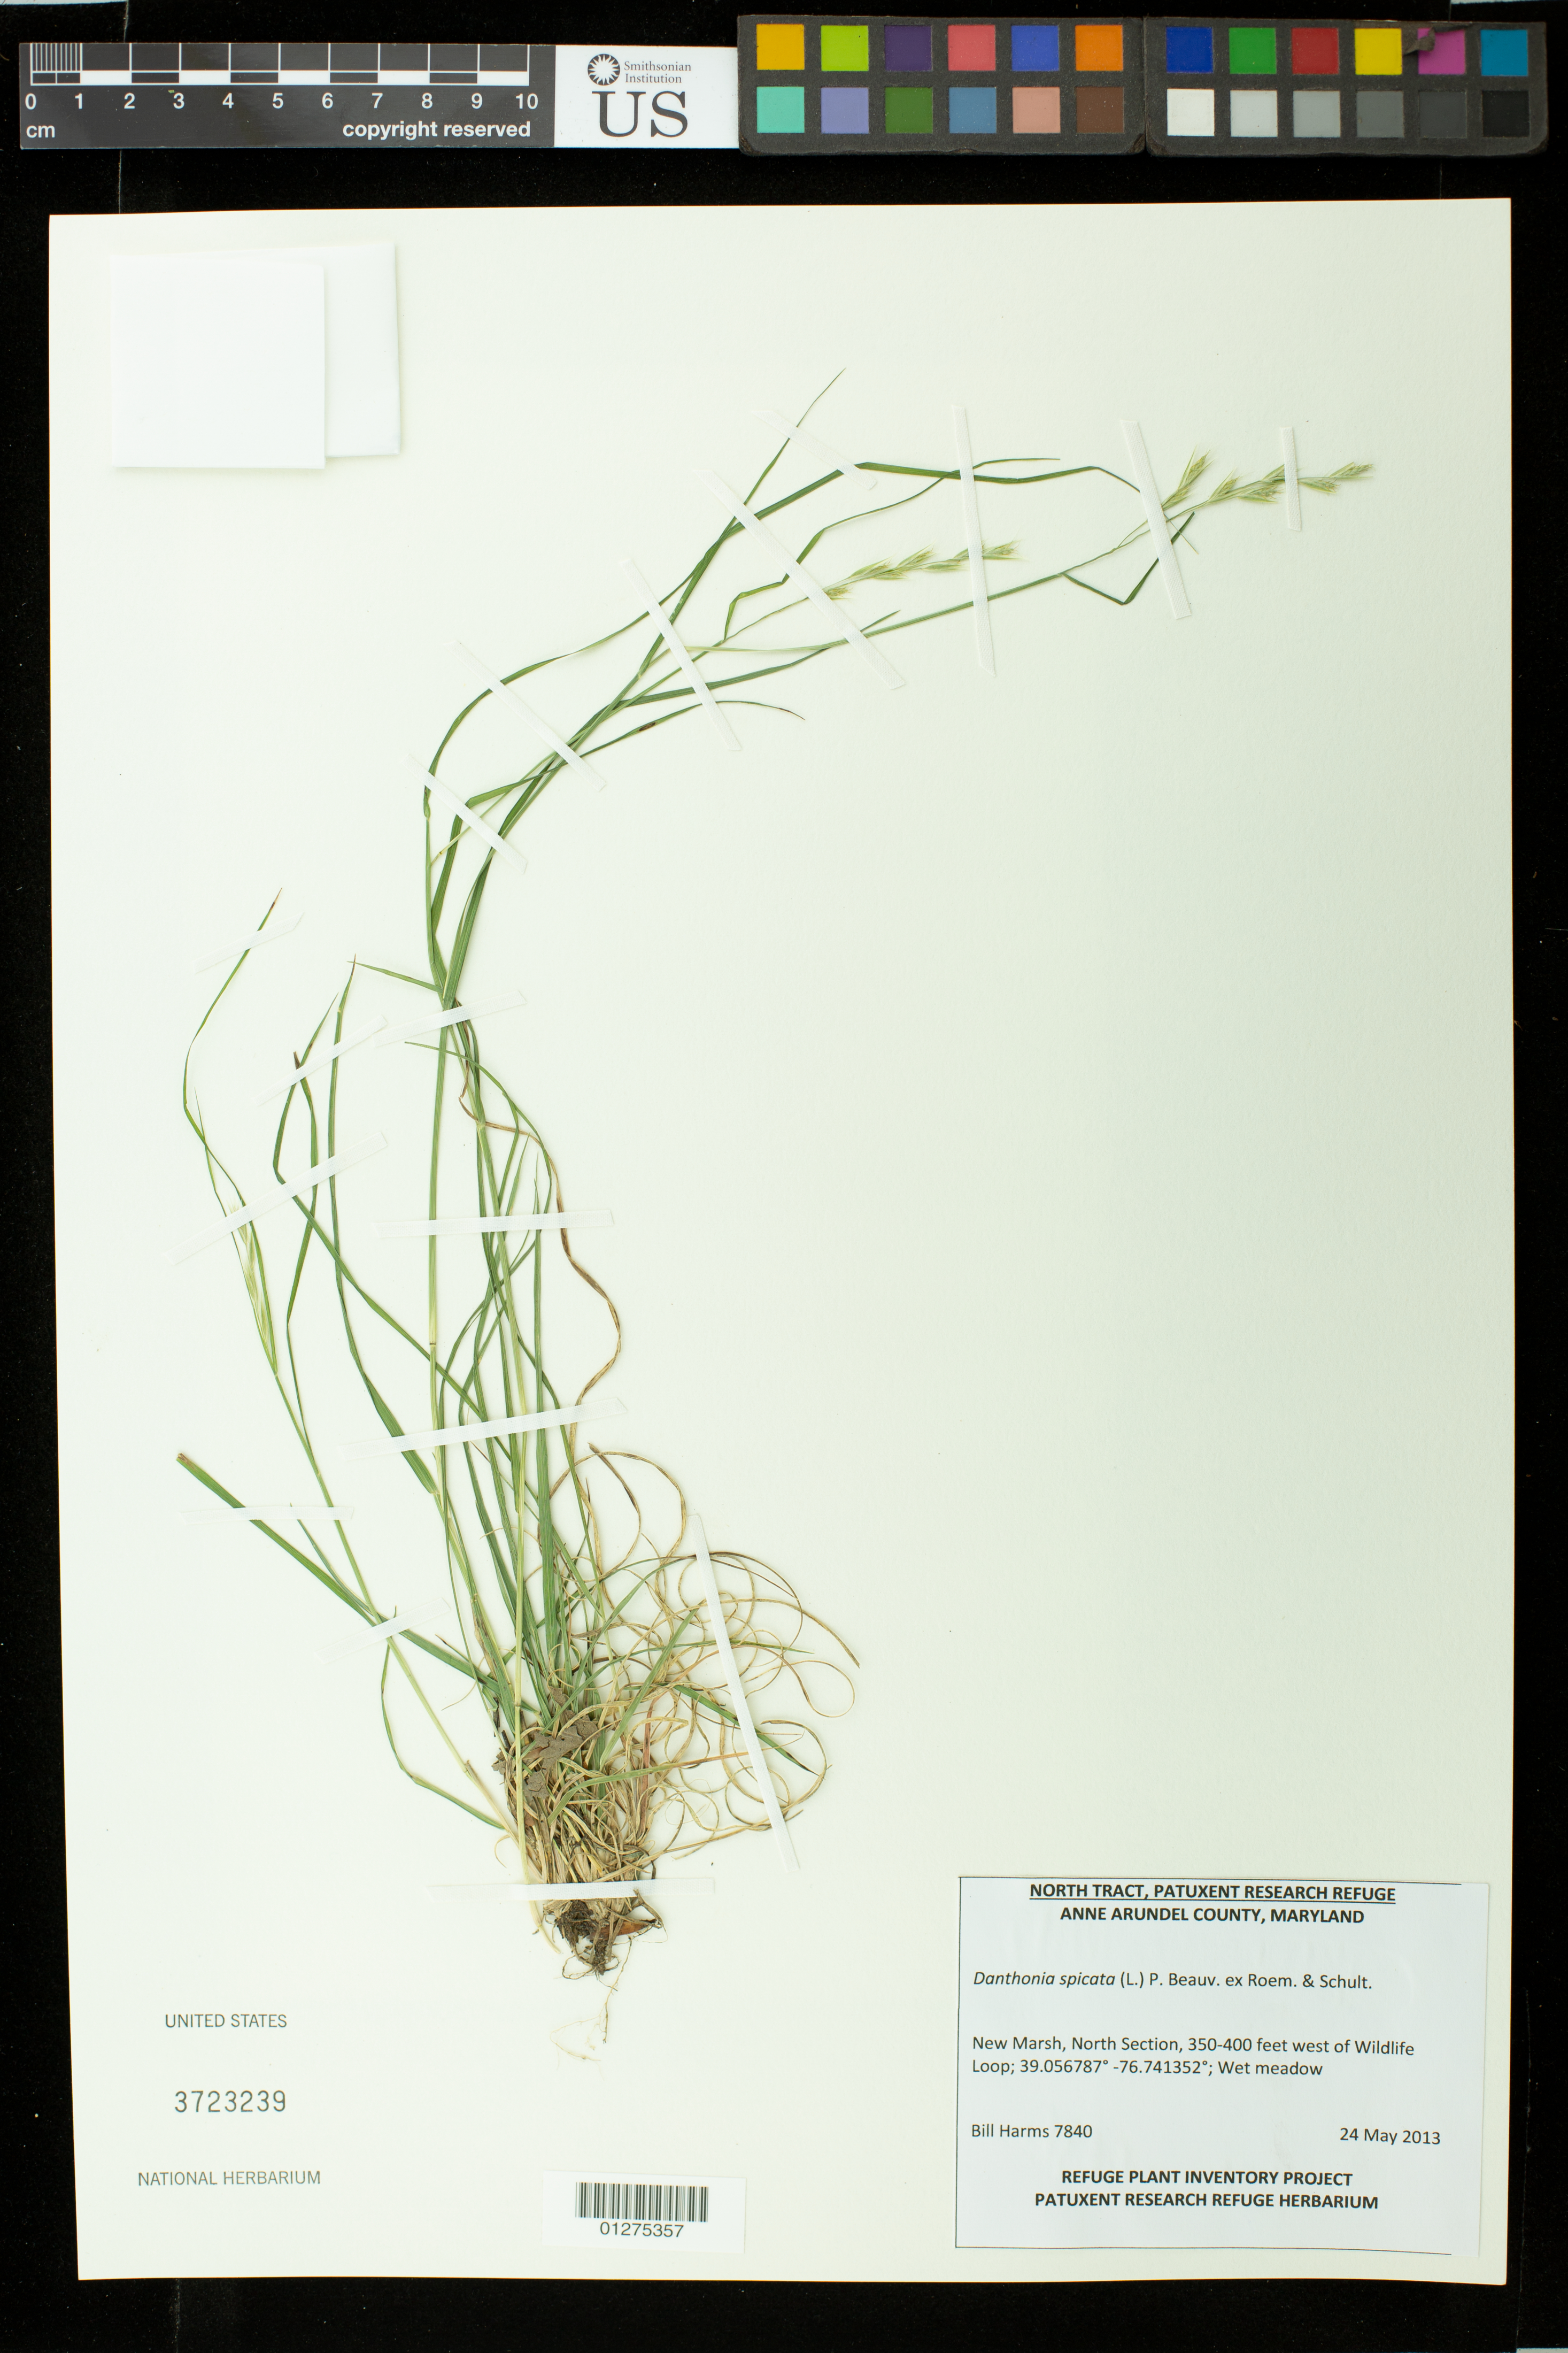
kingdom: Plantae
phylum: Tracheophyta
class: Liliopsida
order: Poales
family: Poaceae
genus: Danthonia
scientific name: Danthonia spicata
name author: (L.) P. Beauv. ex Roem. & Schult.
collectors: B. Harms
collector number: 7840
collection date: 2013-05-24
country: United States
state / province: Maryland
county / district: Anne Arundel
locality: New Marsh, North Section, 350-400 feet west of Wildlife Loop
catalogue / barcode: US 3723239